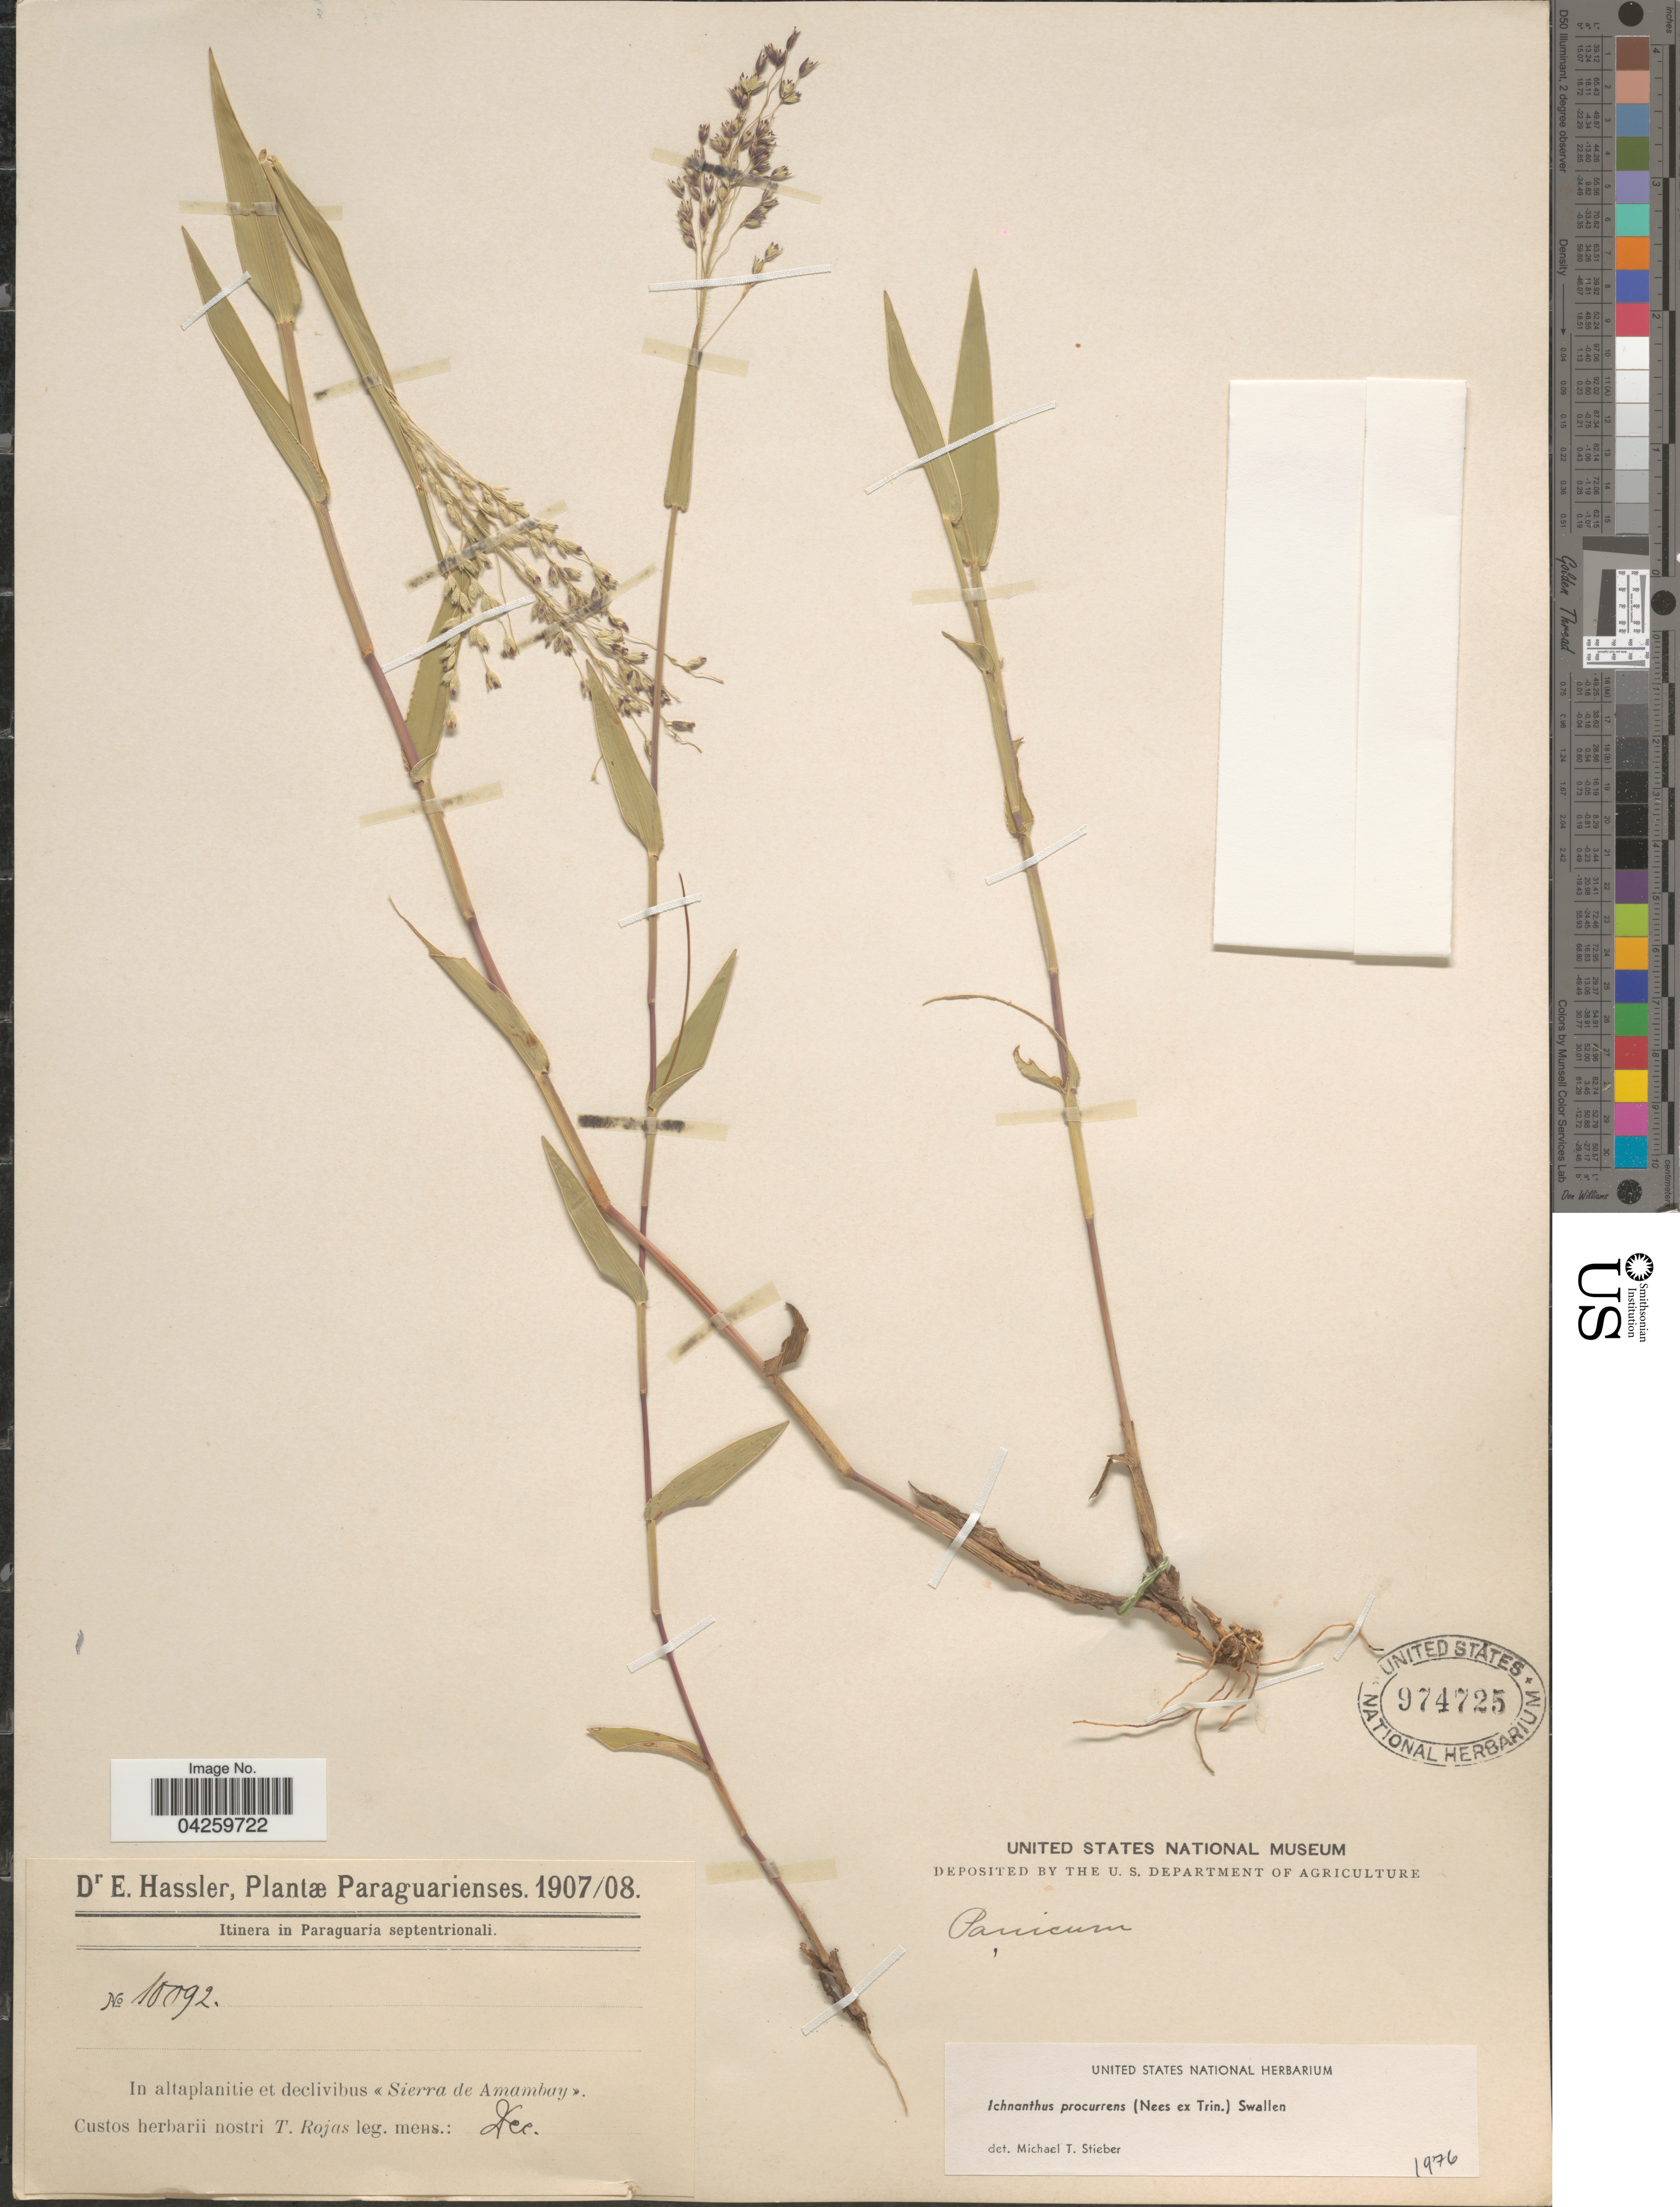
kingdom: Plantae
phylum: Tracheophyta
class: Liliopsida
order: Poales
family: Poaceae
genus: Ichnanthus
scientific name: Ichnanthus procurrens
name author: (Nees ex Trin.) Swallen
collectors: T. Rojas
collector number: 10092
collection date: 1907-12/1908-12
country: Paraguay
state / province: Amambay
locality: Paraguarienses. Itinera in Paraguaria septentrionali. In altaplanitie et declivibus « Sierra de Amambay ».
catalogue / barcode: US 974725